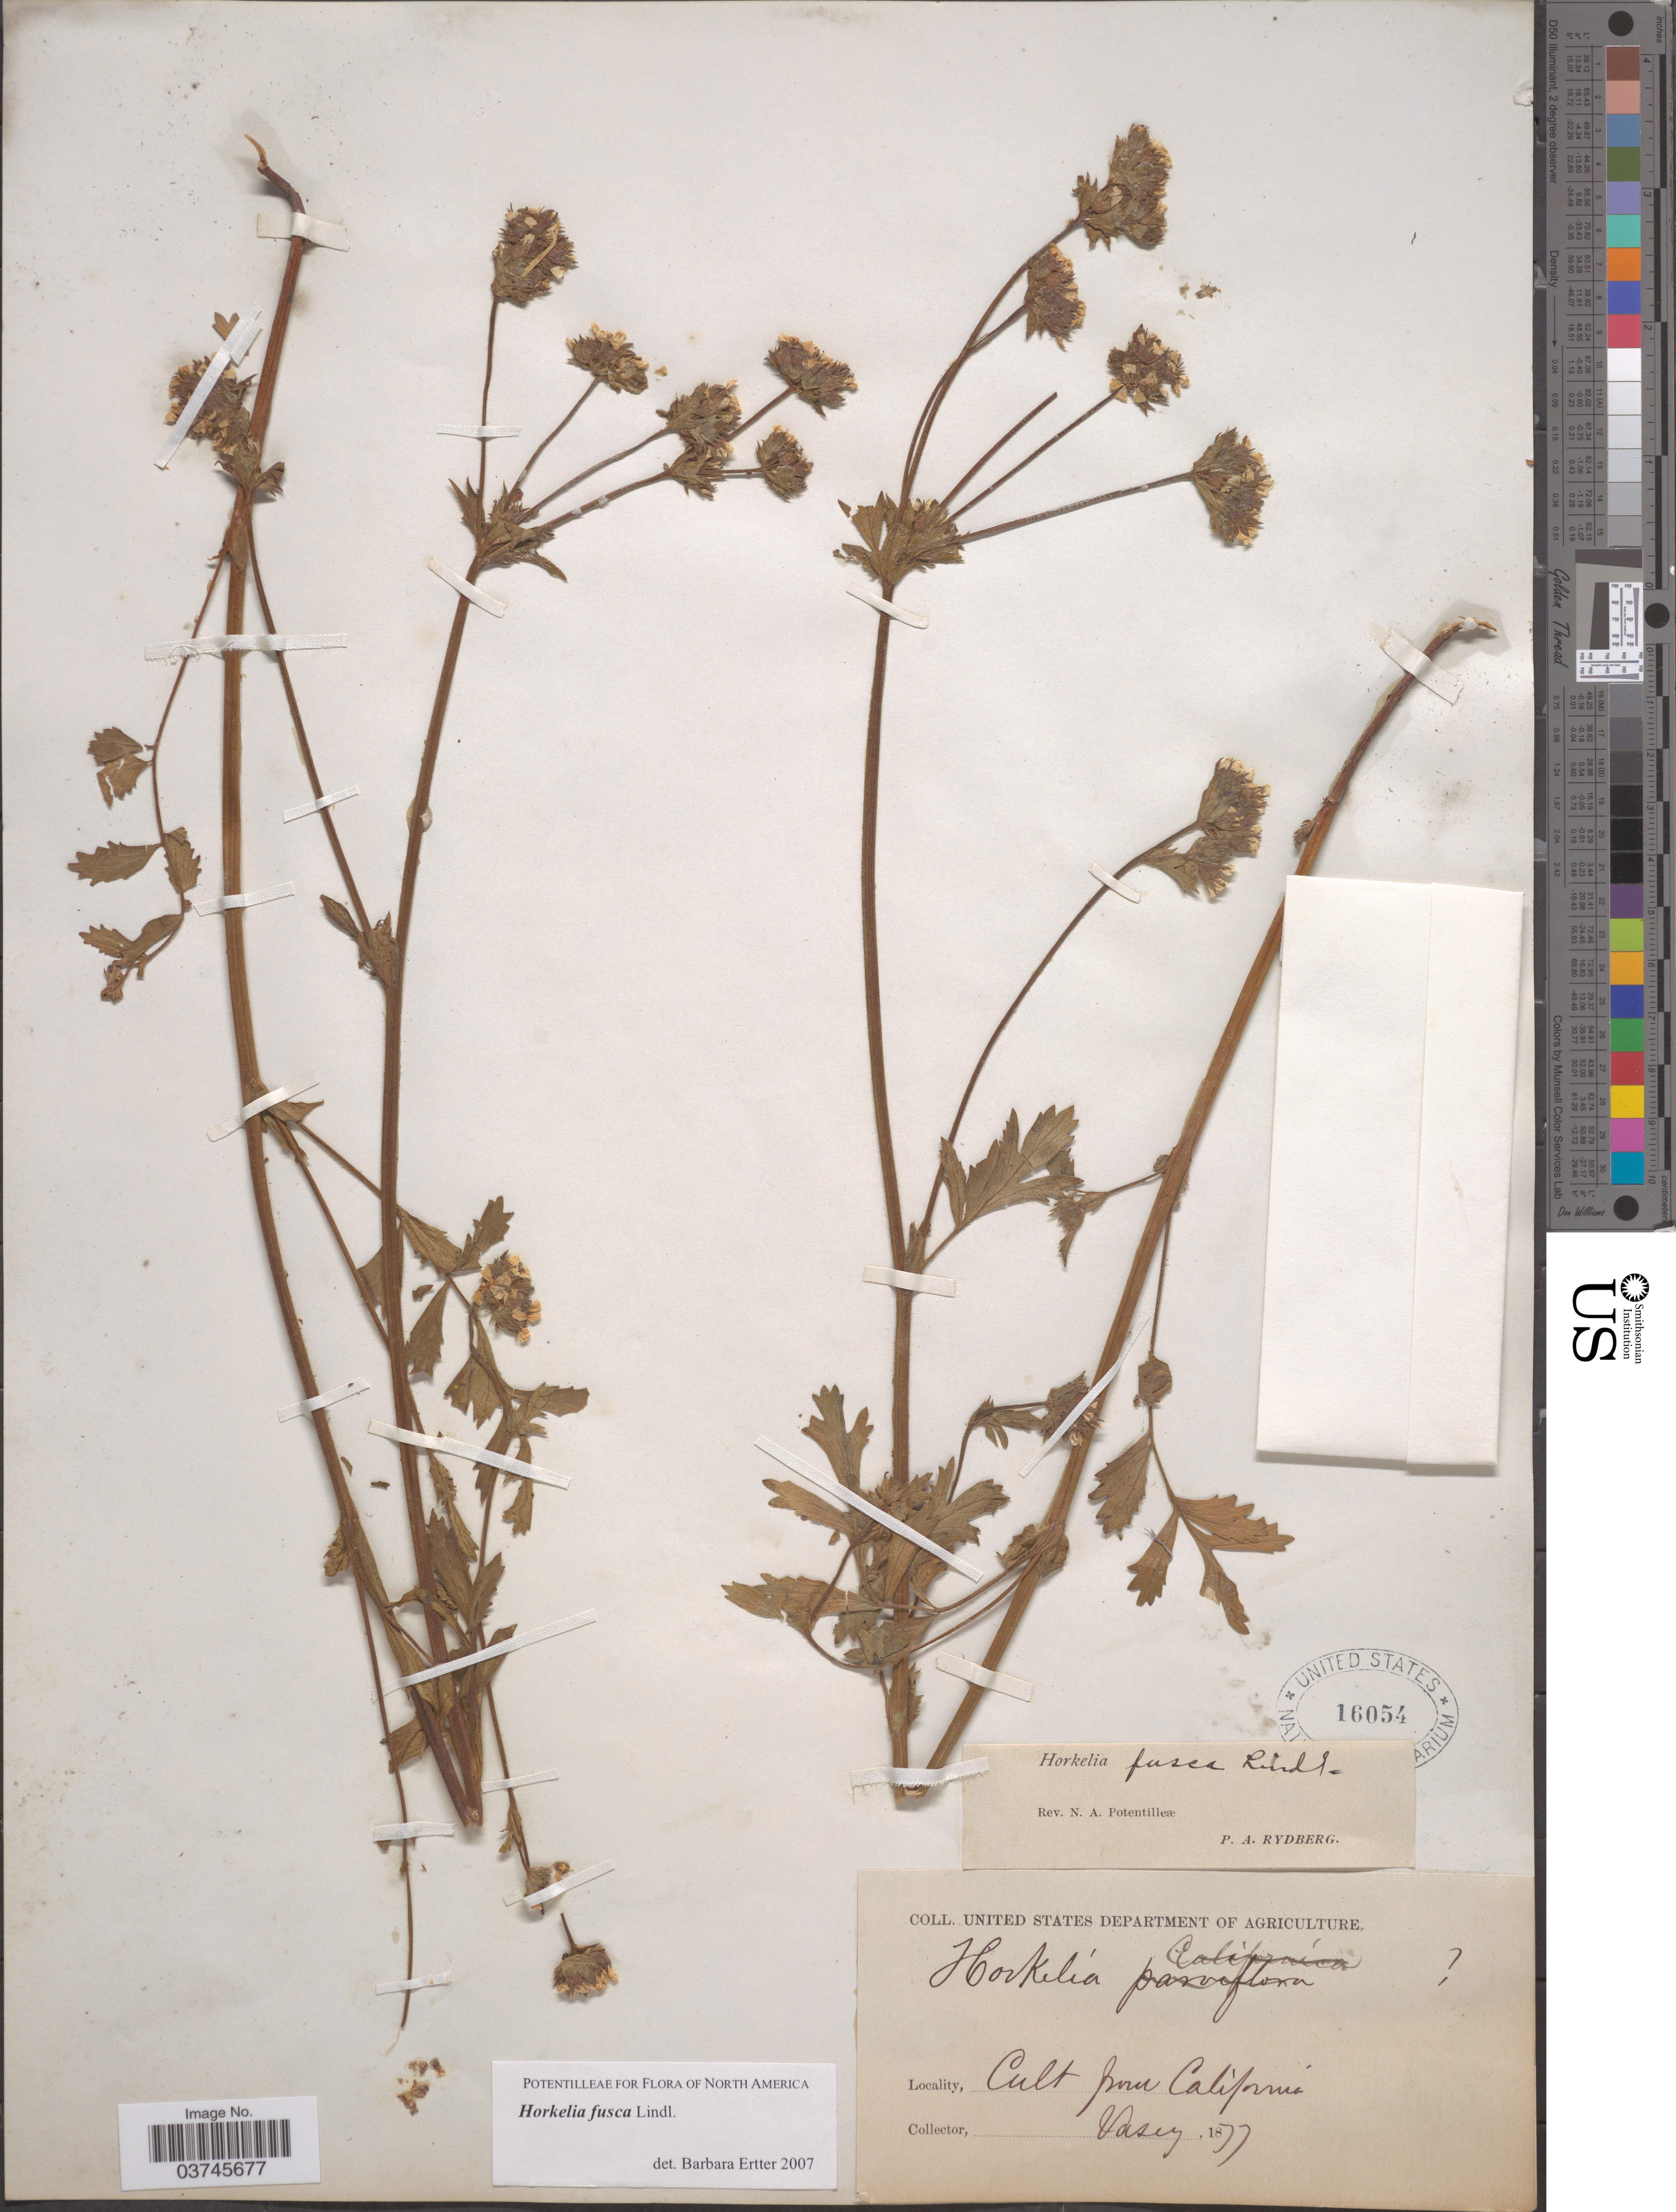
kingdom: Plantae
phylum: Tracheophyta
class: Magnoliopsida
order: Rosales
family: Rosaceae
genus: Potentilla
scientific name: Potentilla douglasii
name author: Greene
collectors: Vasey, --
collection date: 1877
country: United States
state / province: California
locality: Cult from California.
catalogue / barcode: US 16054